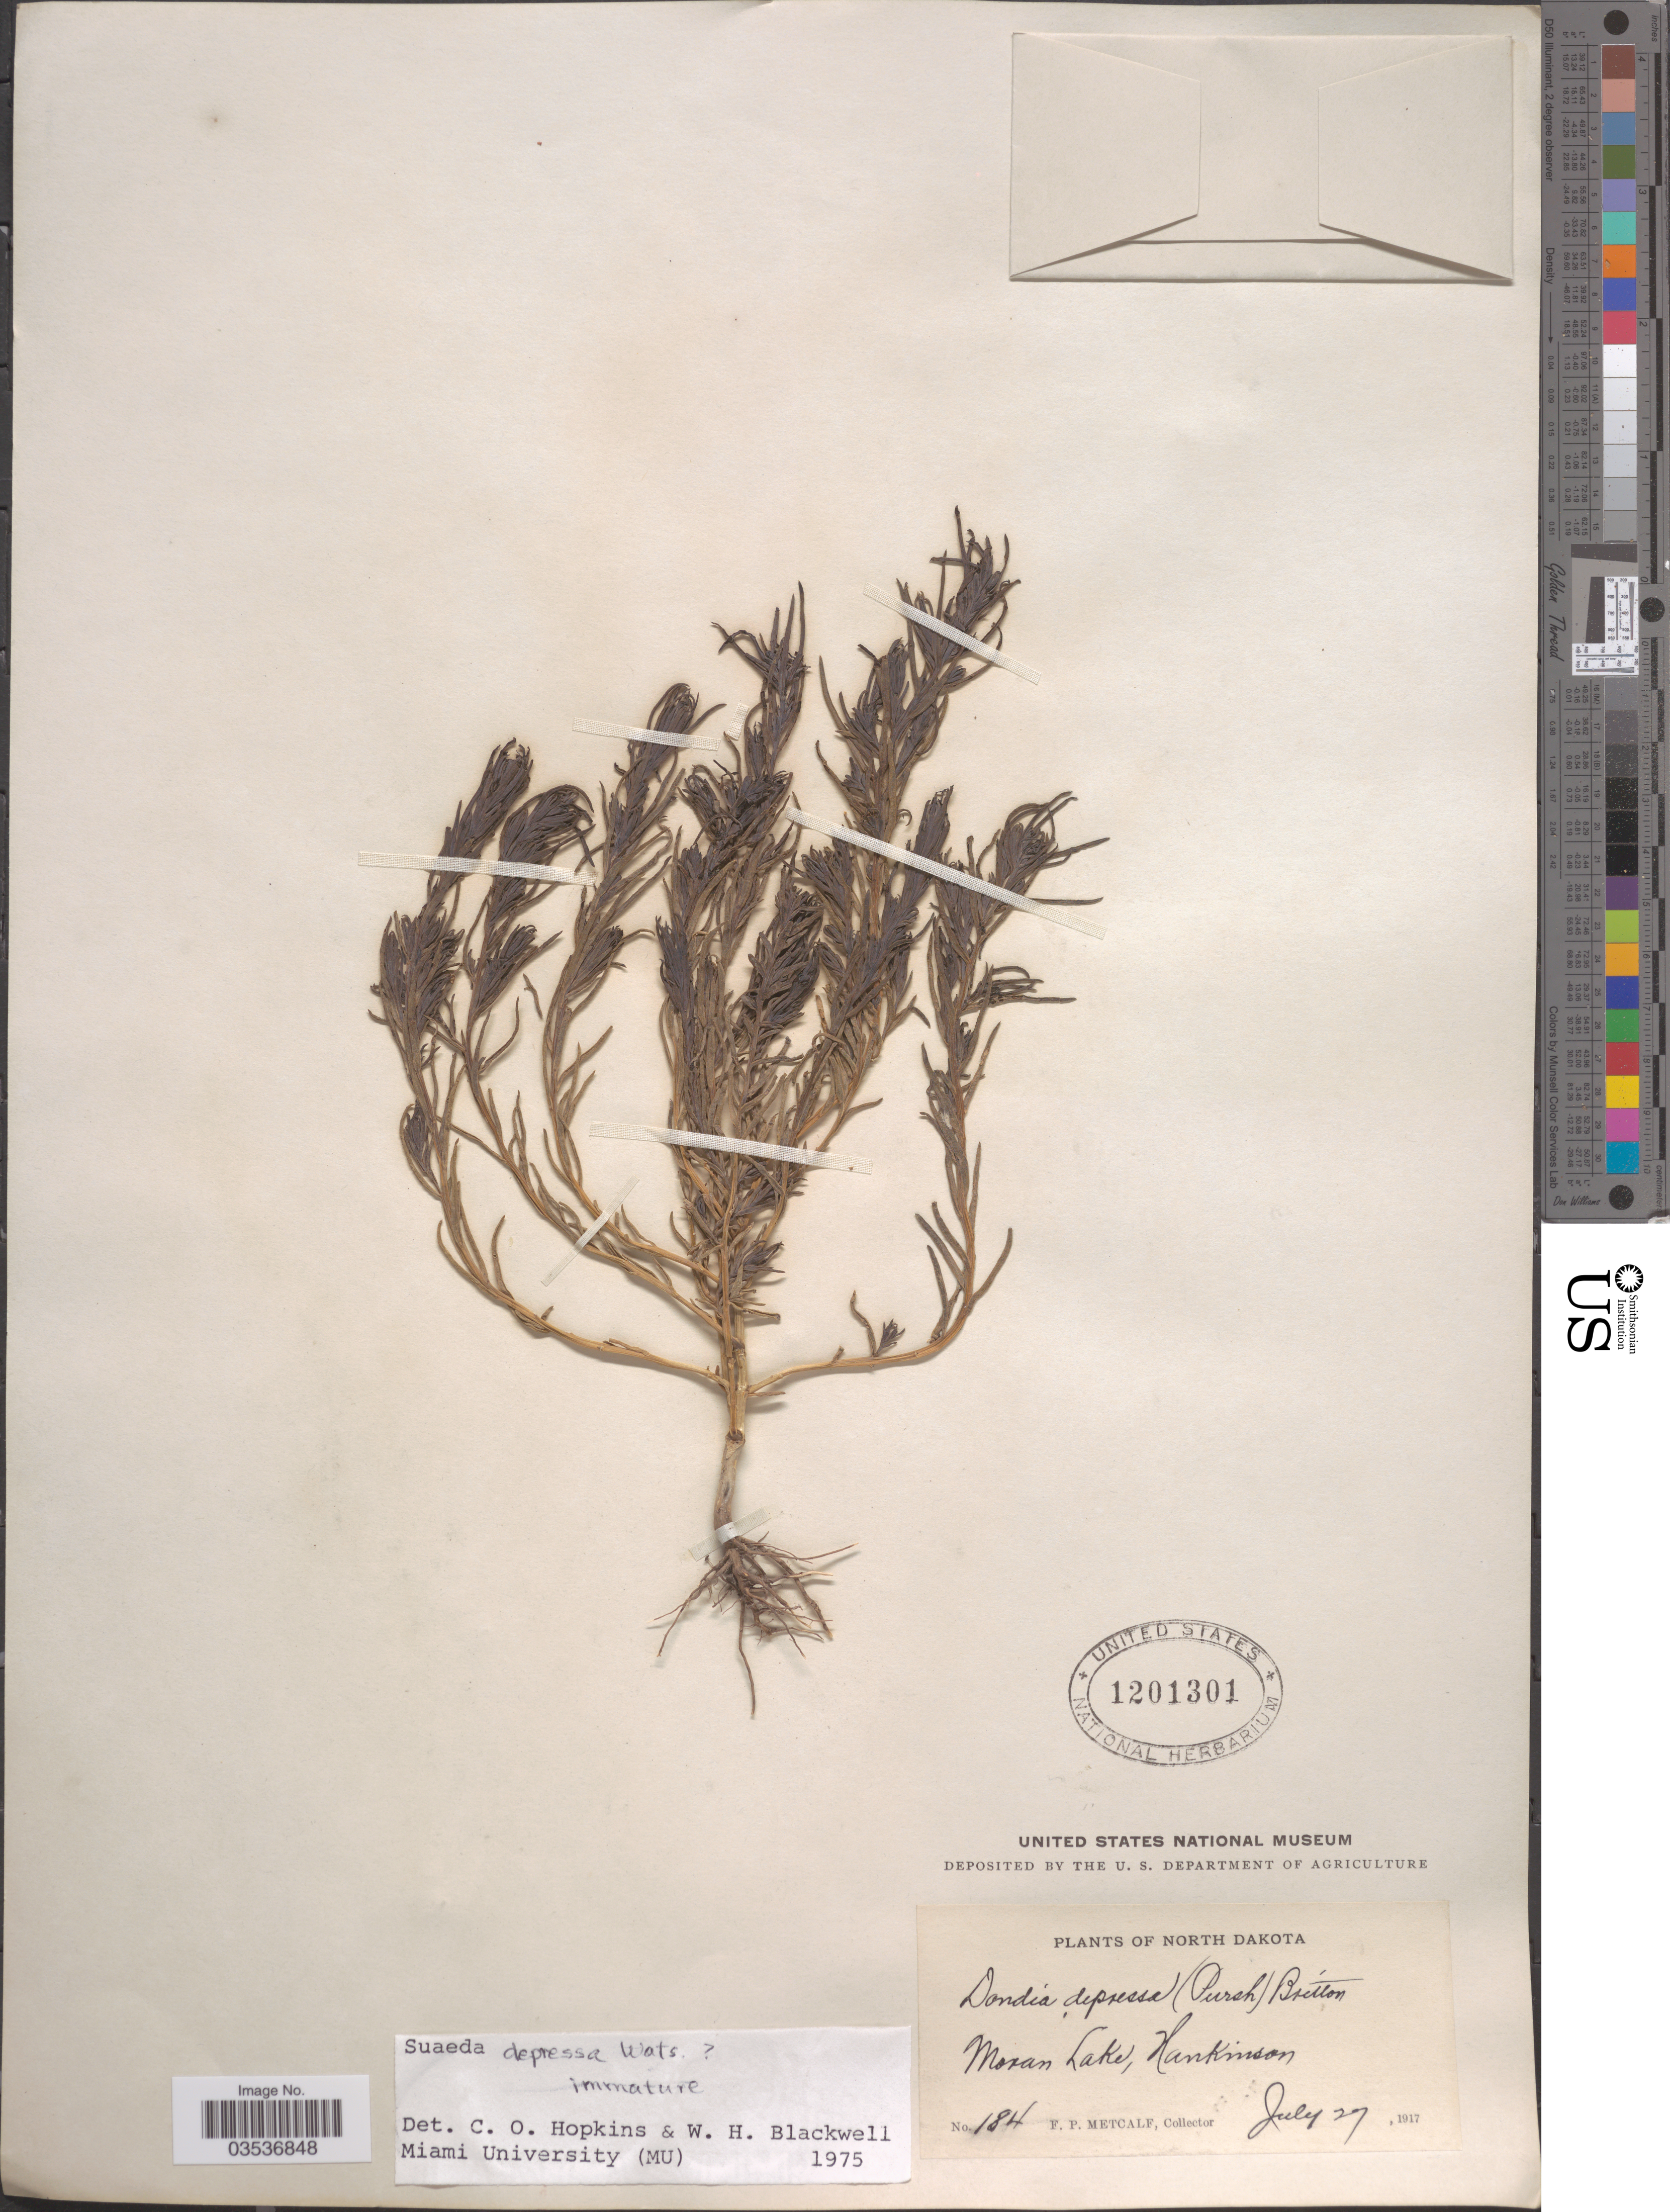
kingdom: Plantae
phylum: Tracheophyta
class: Magnoliopsida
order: Caryophyllales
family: Amaranthaceae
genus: Suaeda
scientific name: Suaeda depressa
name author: (Pursh) S. Watson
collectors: F. Metcalf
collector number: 184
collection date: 1917-07-27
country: United States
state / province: North Dakota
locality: Moran Lake, Hankinson.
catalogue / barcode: US 1201301